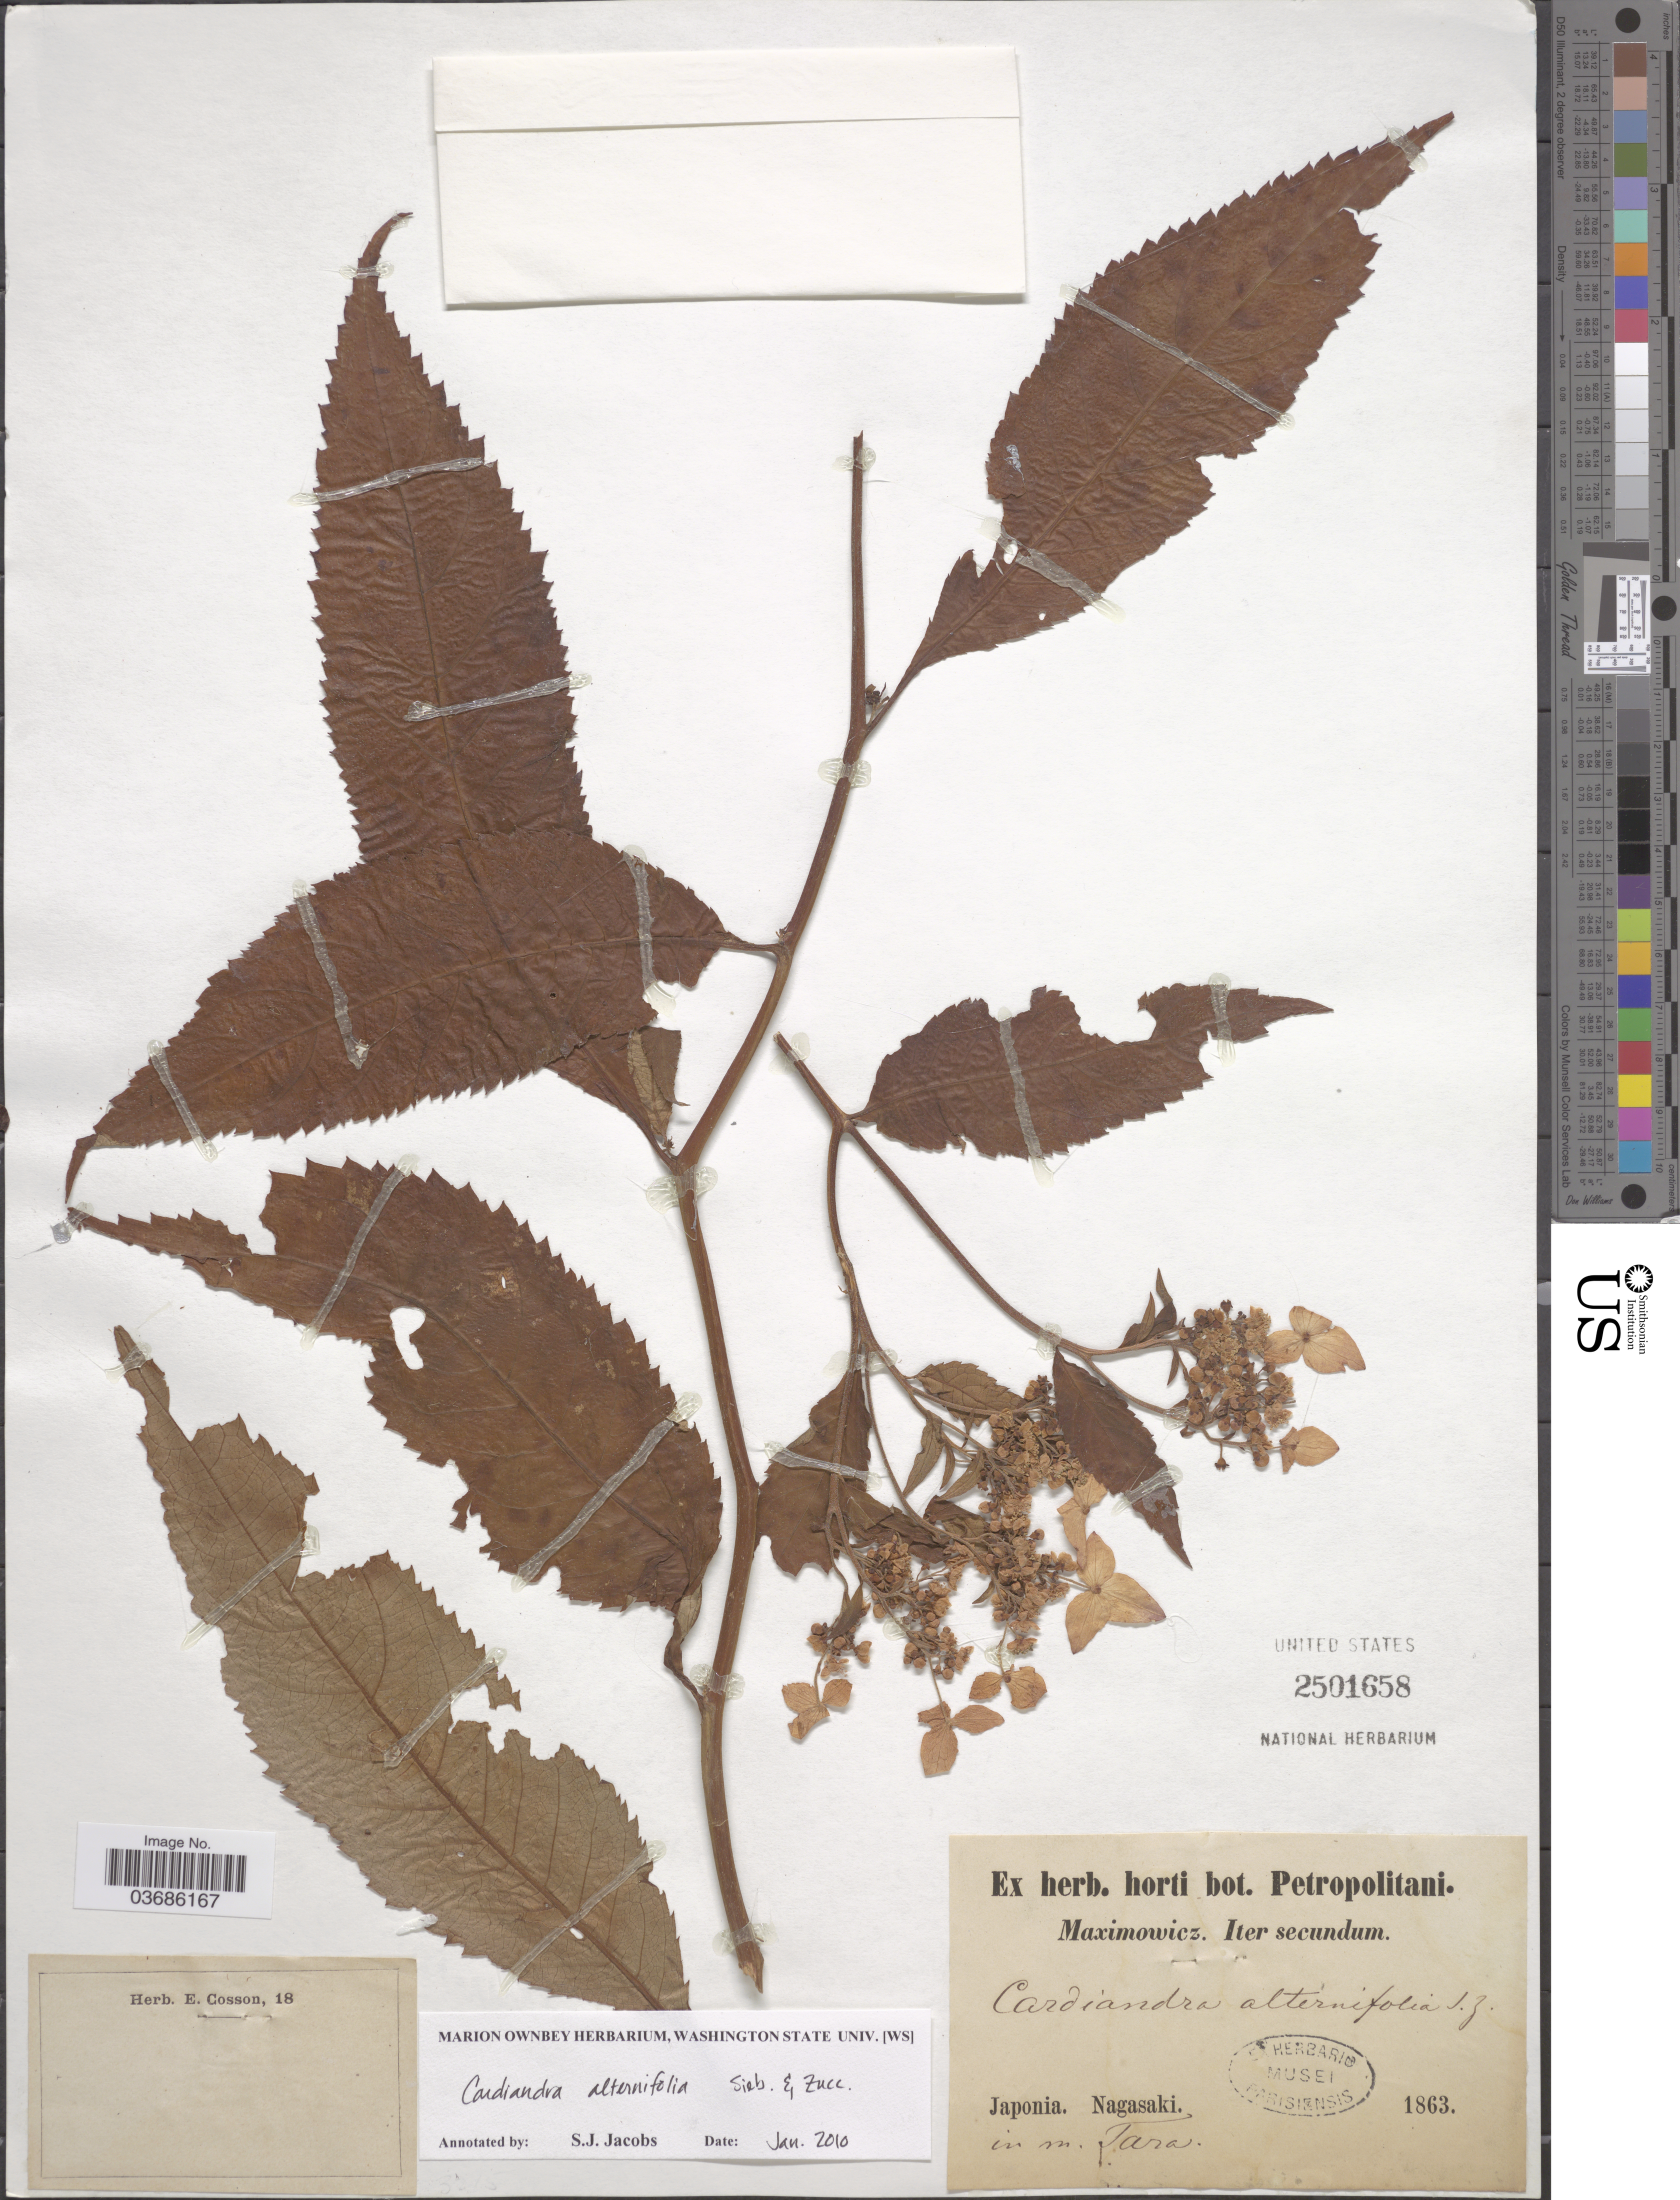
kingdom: Plantae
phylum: Tracheophyta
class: Magnoliopsida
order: Cornales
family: Hydrangeaceae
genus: Hydrangea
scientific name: Hydrangea alternifolia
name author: Siebold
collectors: Maximowicz, --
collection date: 1863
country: Japan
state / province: Nagasaki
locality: Iter secundum. In m. Tara.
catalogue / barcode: US 2501658